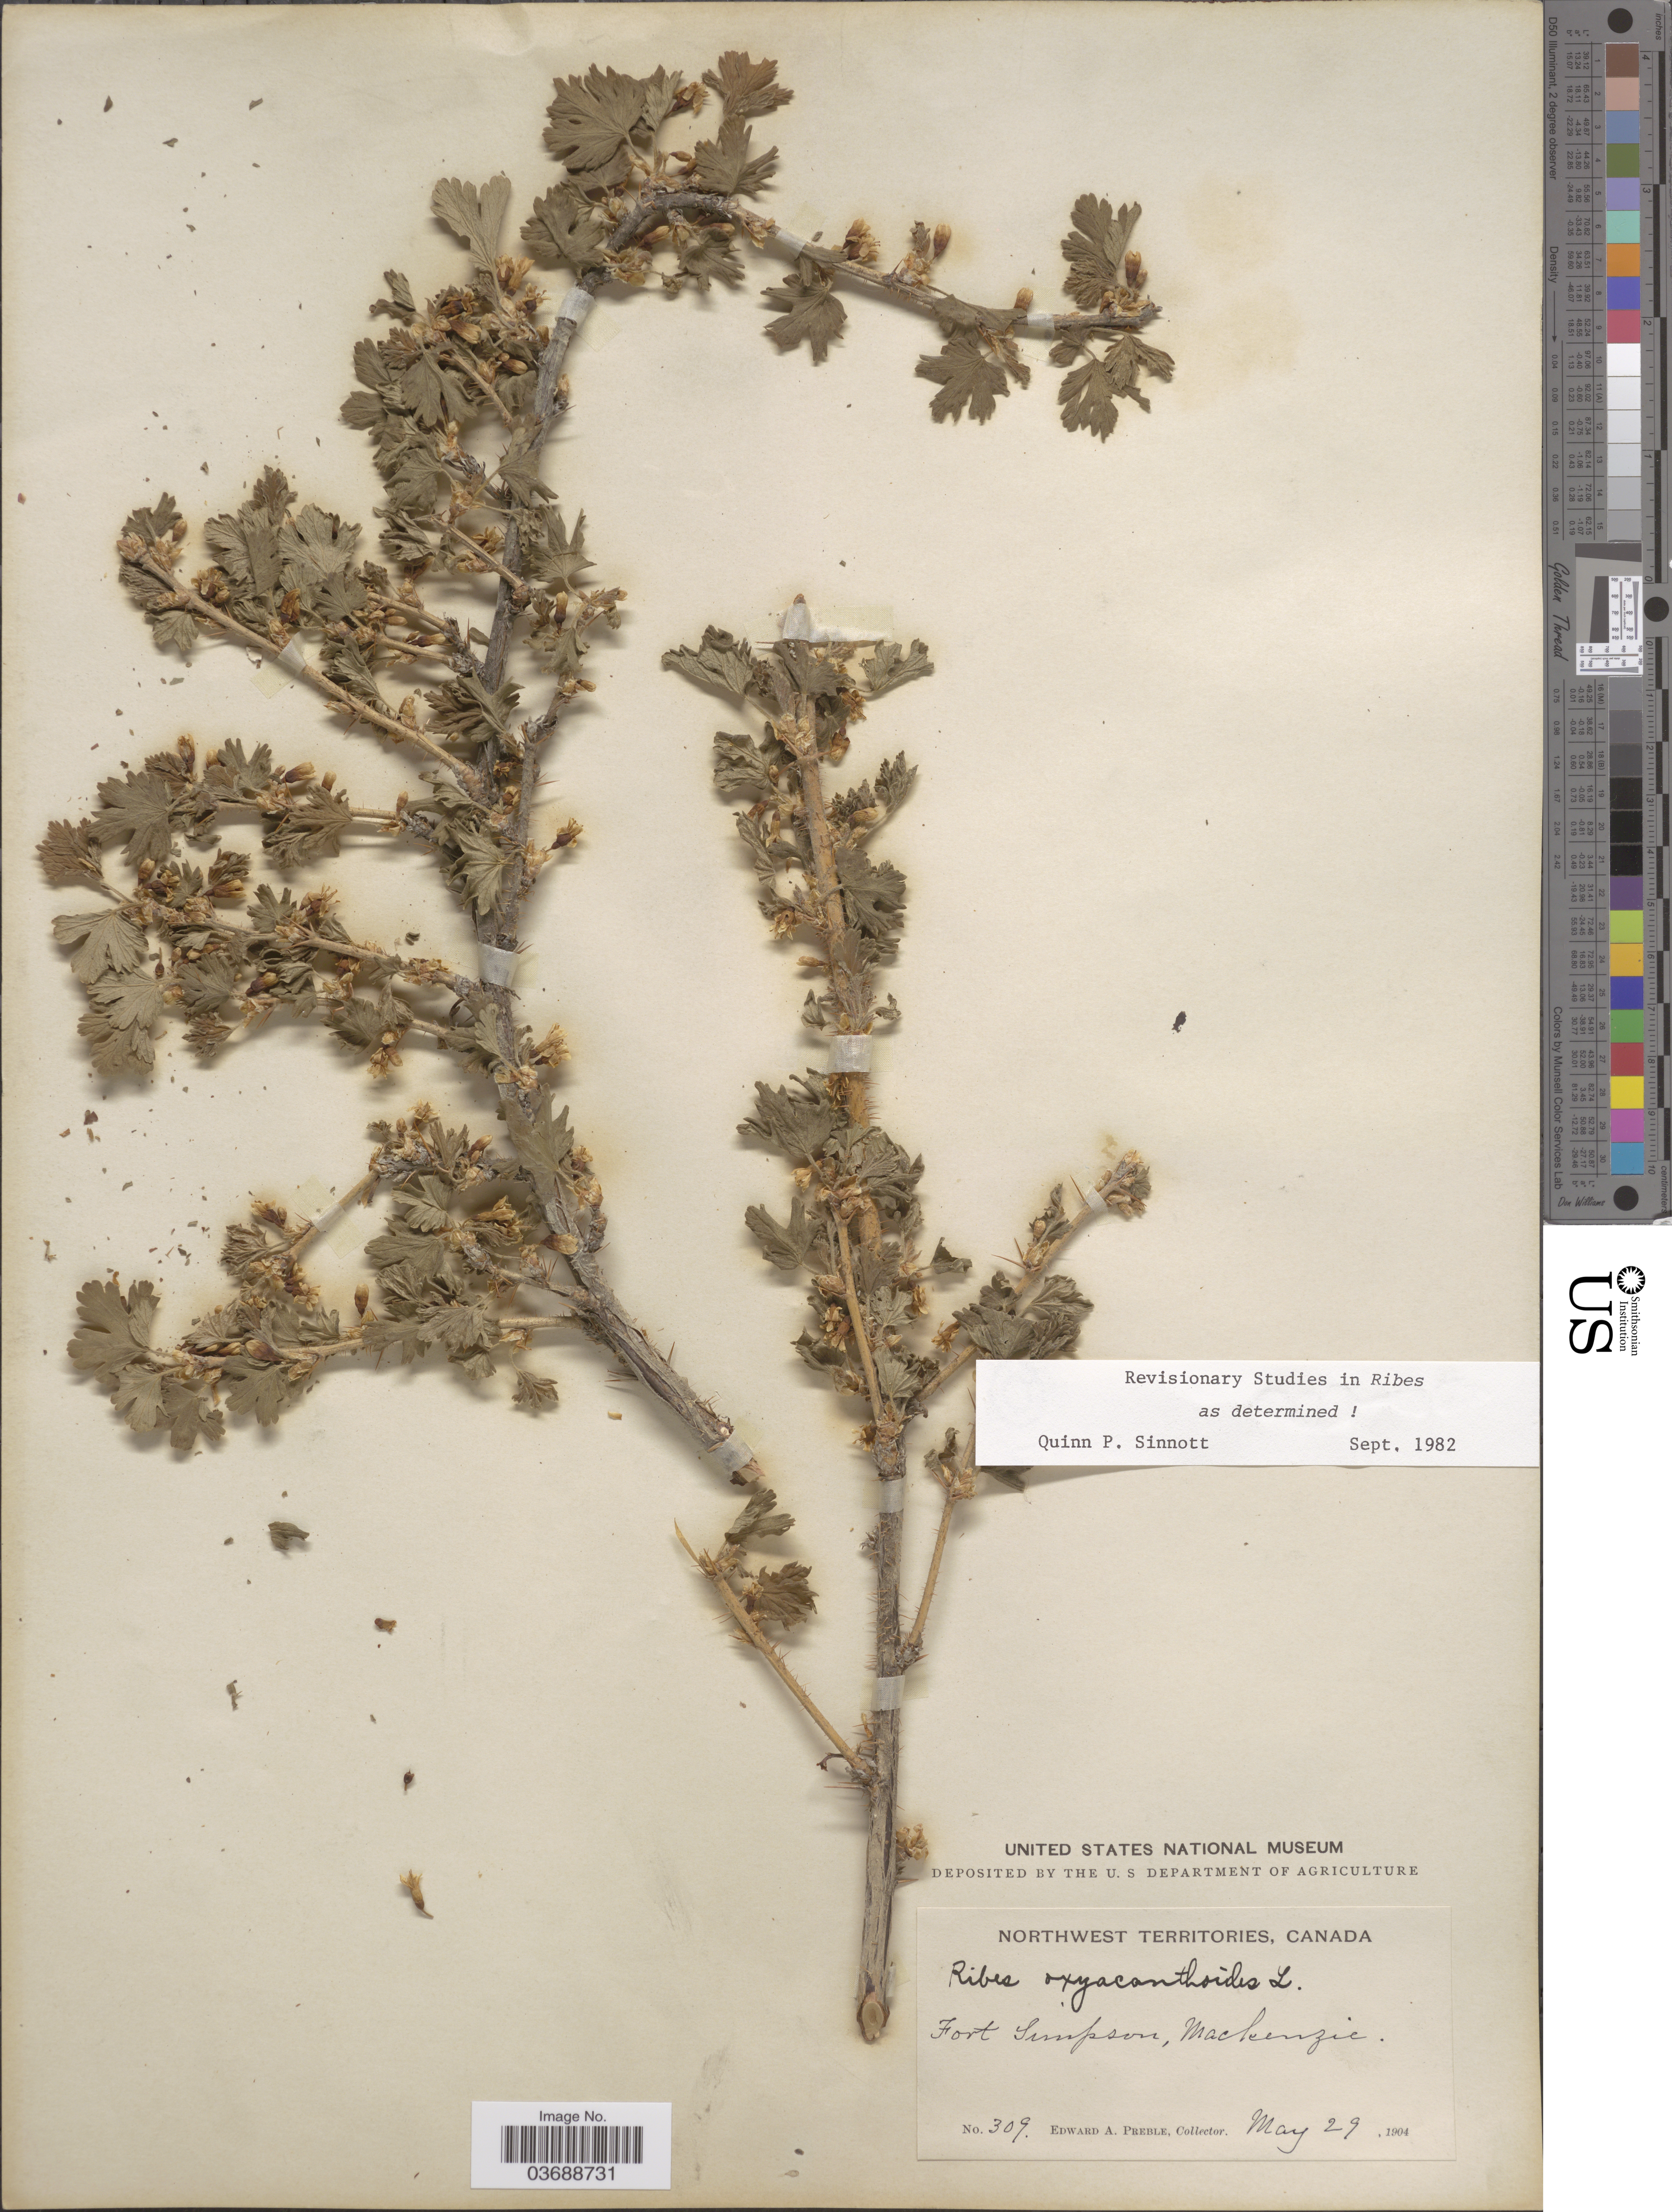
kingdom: Plantae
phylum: Tracheophyta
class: Magnoliopsida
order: Saxifragales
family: Grossulariaceae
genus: Ribes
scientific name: Ribes oxyacanthoides var. oxyacanthoides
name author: L.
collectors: E. Preble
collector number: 309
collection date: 1904-05-29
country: Canada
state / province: Northwest Territories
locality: Fort Simpson, Mackenzie.